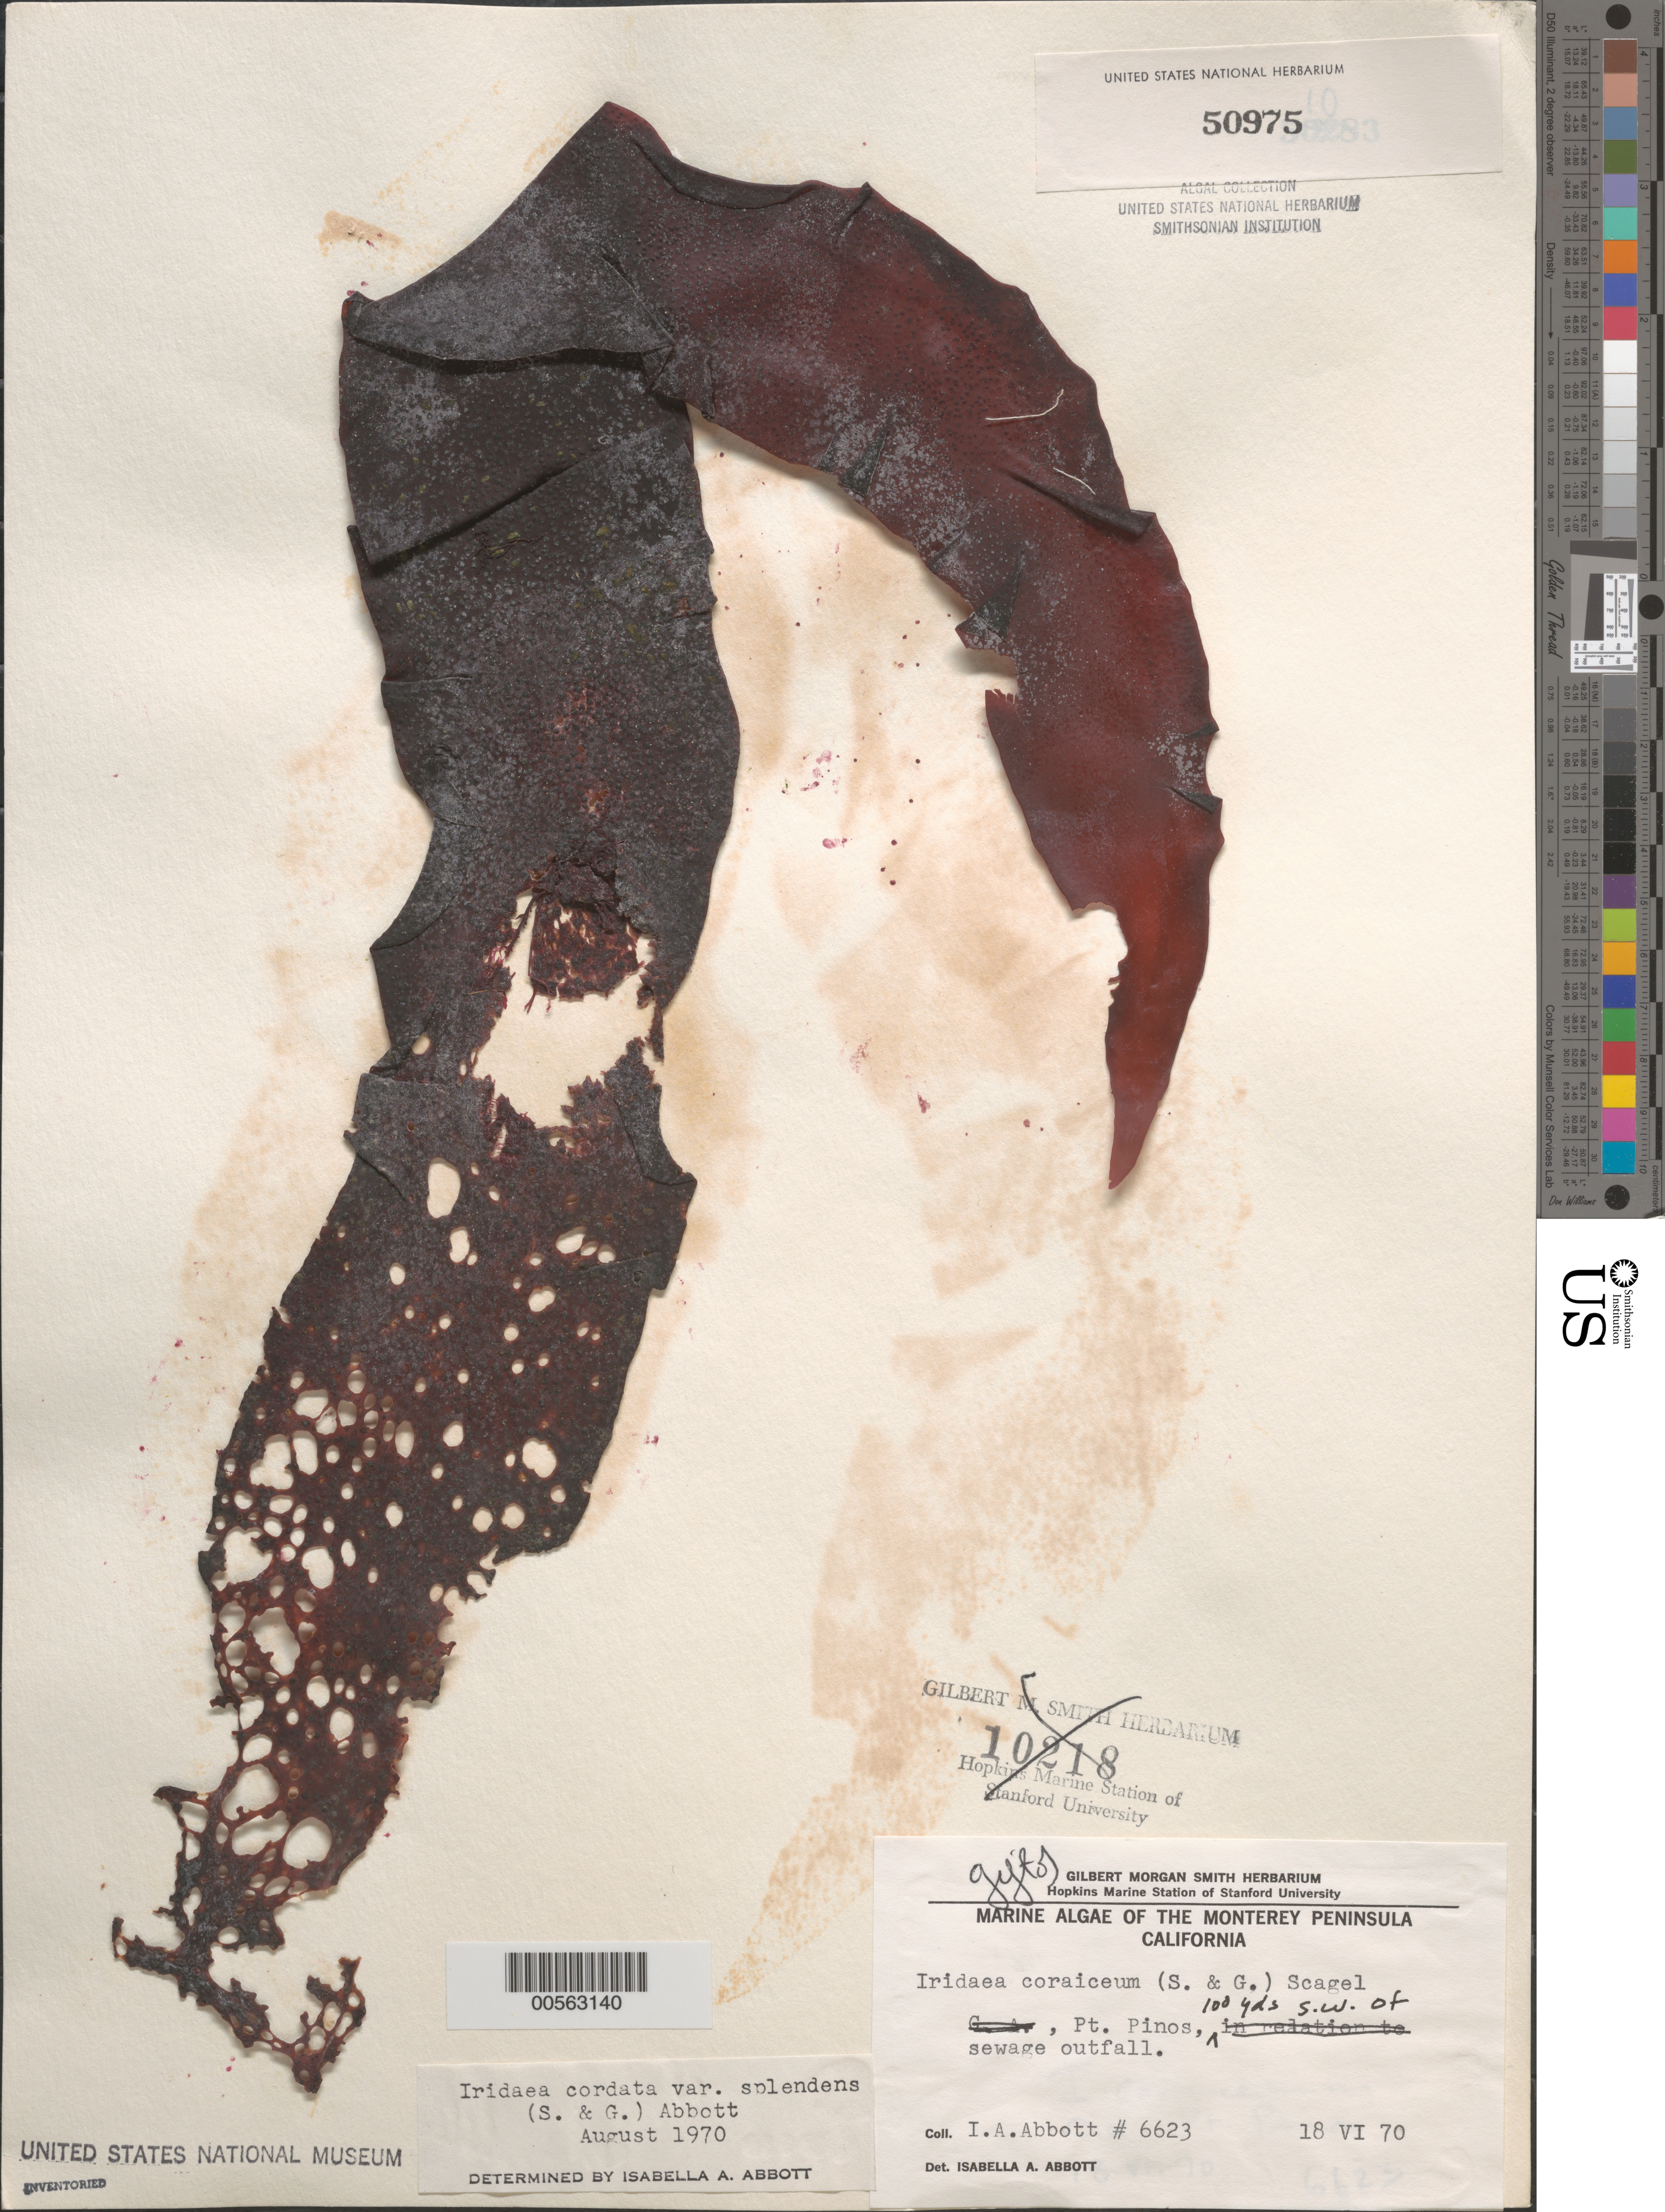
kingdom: Plantae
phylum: Rhodophyta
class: Florideophyceae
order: Gigartinales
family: Gigartinaceae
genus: Iridaea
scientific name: Iridaea cordata var. splendens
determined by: Abbott, Isabella A.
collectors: I. A. Abbott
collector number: IAA 6623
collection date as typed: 18 Jun 1970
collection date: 1970-06-18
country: United States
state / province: California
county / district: Monterey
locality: Point Pinos, Pacific Grove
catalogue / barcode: US 50975